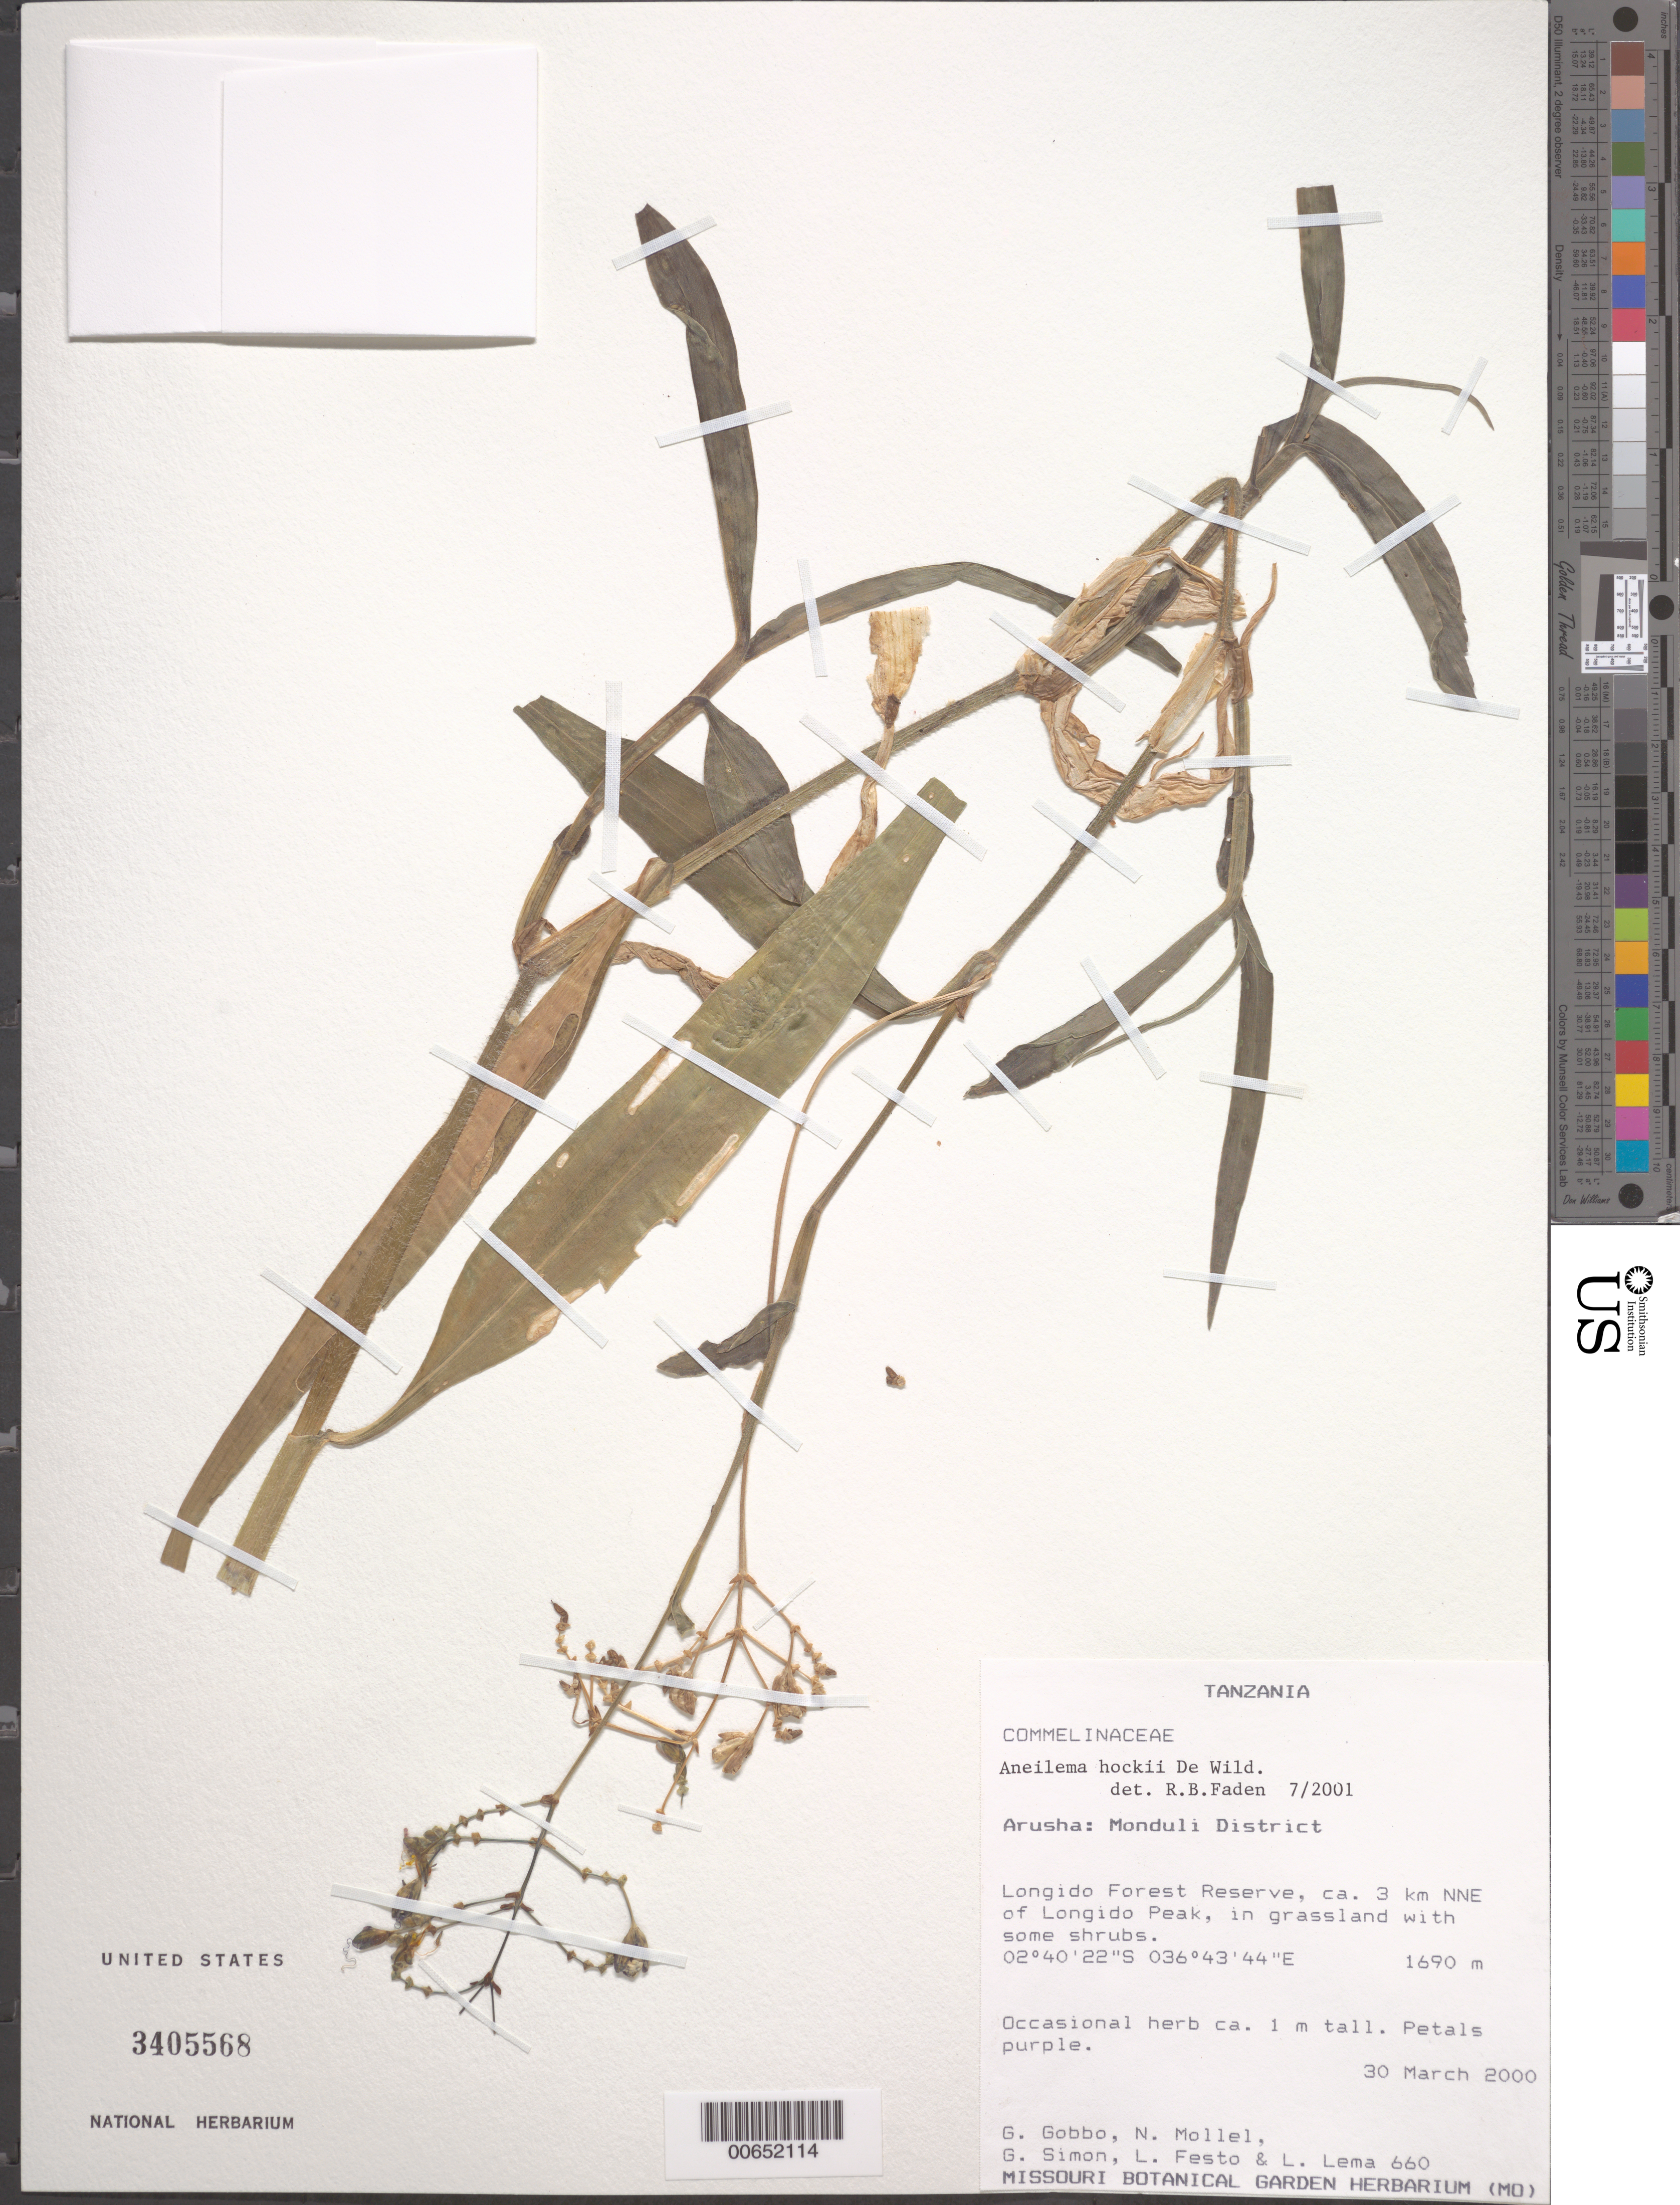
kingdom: Plantae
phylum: Tracheophyta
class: Liliopsida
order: Commelinales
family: Commelinaceae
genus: Aneilema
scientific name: Aneilema hockii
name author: De Wild.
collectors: G. Gobbo, N. Mollel, G. Simon, L. Lema & L. Festo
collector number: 660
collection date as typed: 30 03 2000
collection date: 2000-03-30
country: Tanzania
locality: Arusha, monduli dist., longido peak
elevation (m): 1690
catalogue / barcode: US 3405568